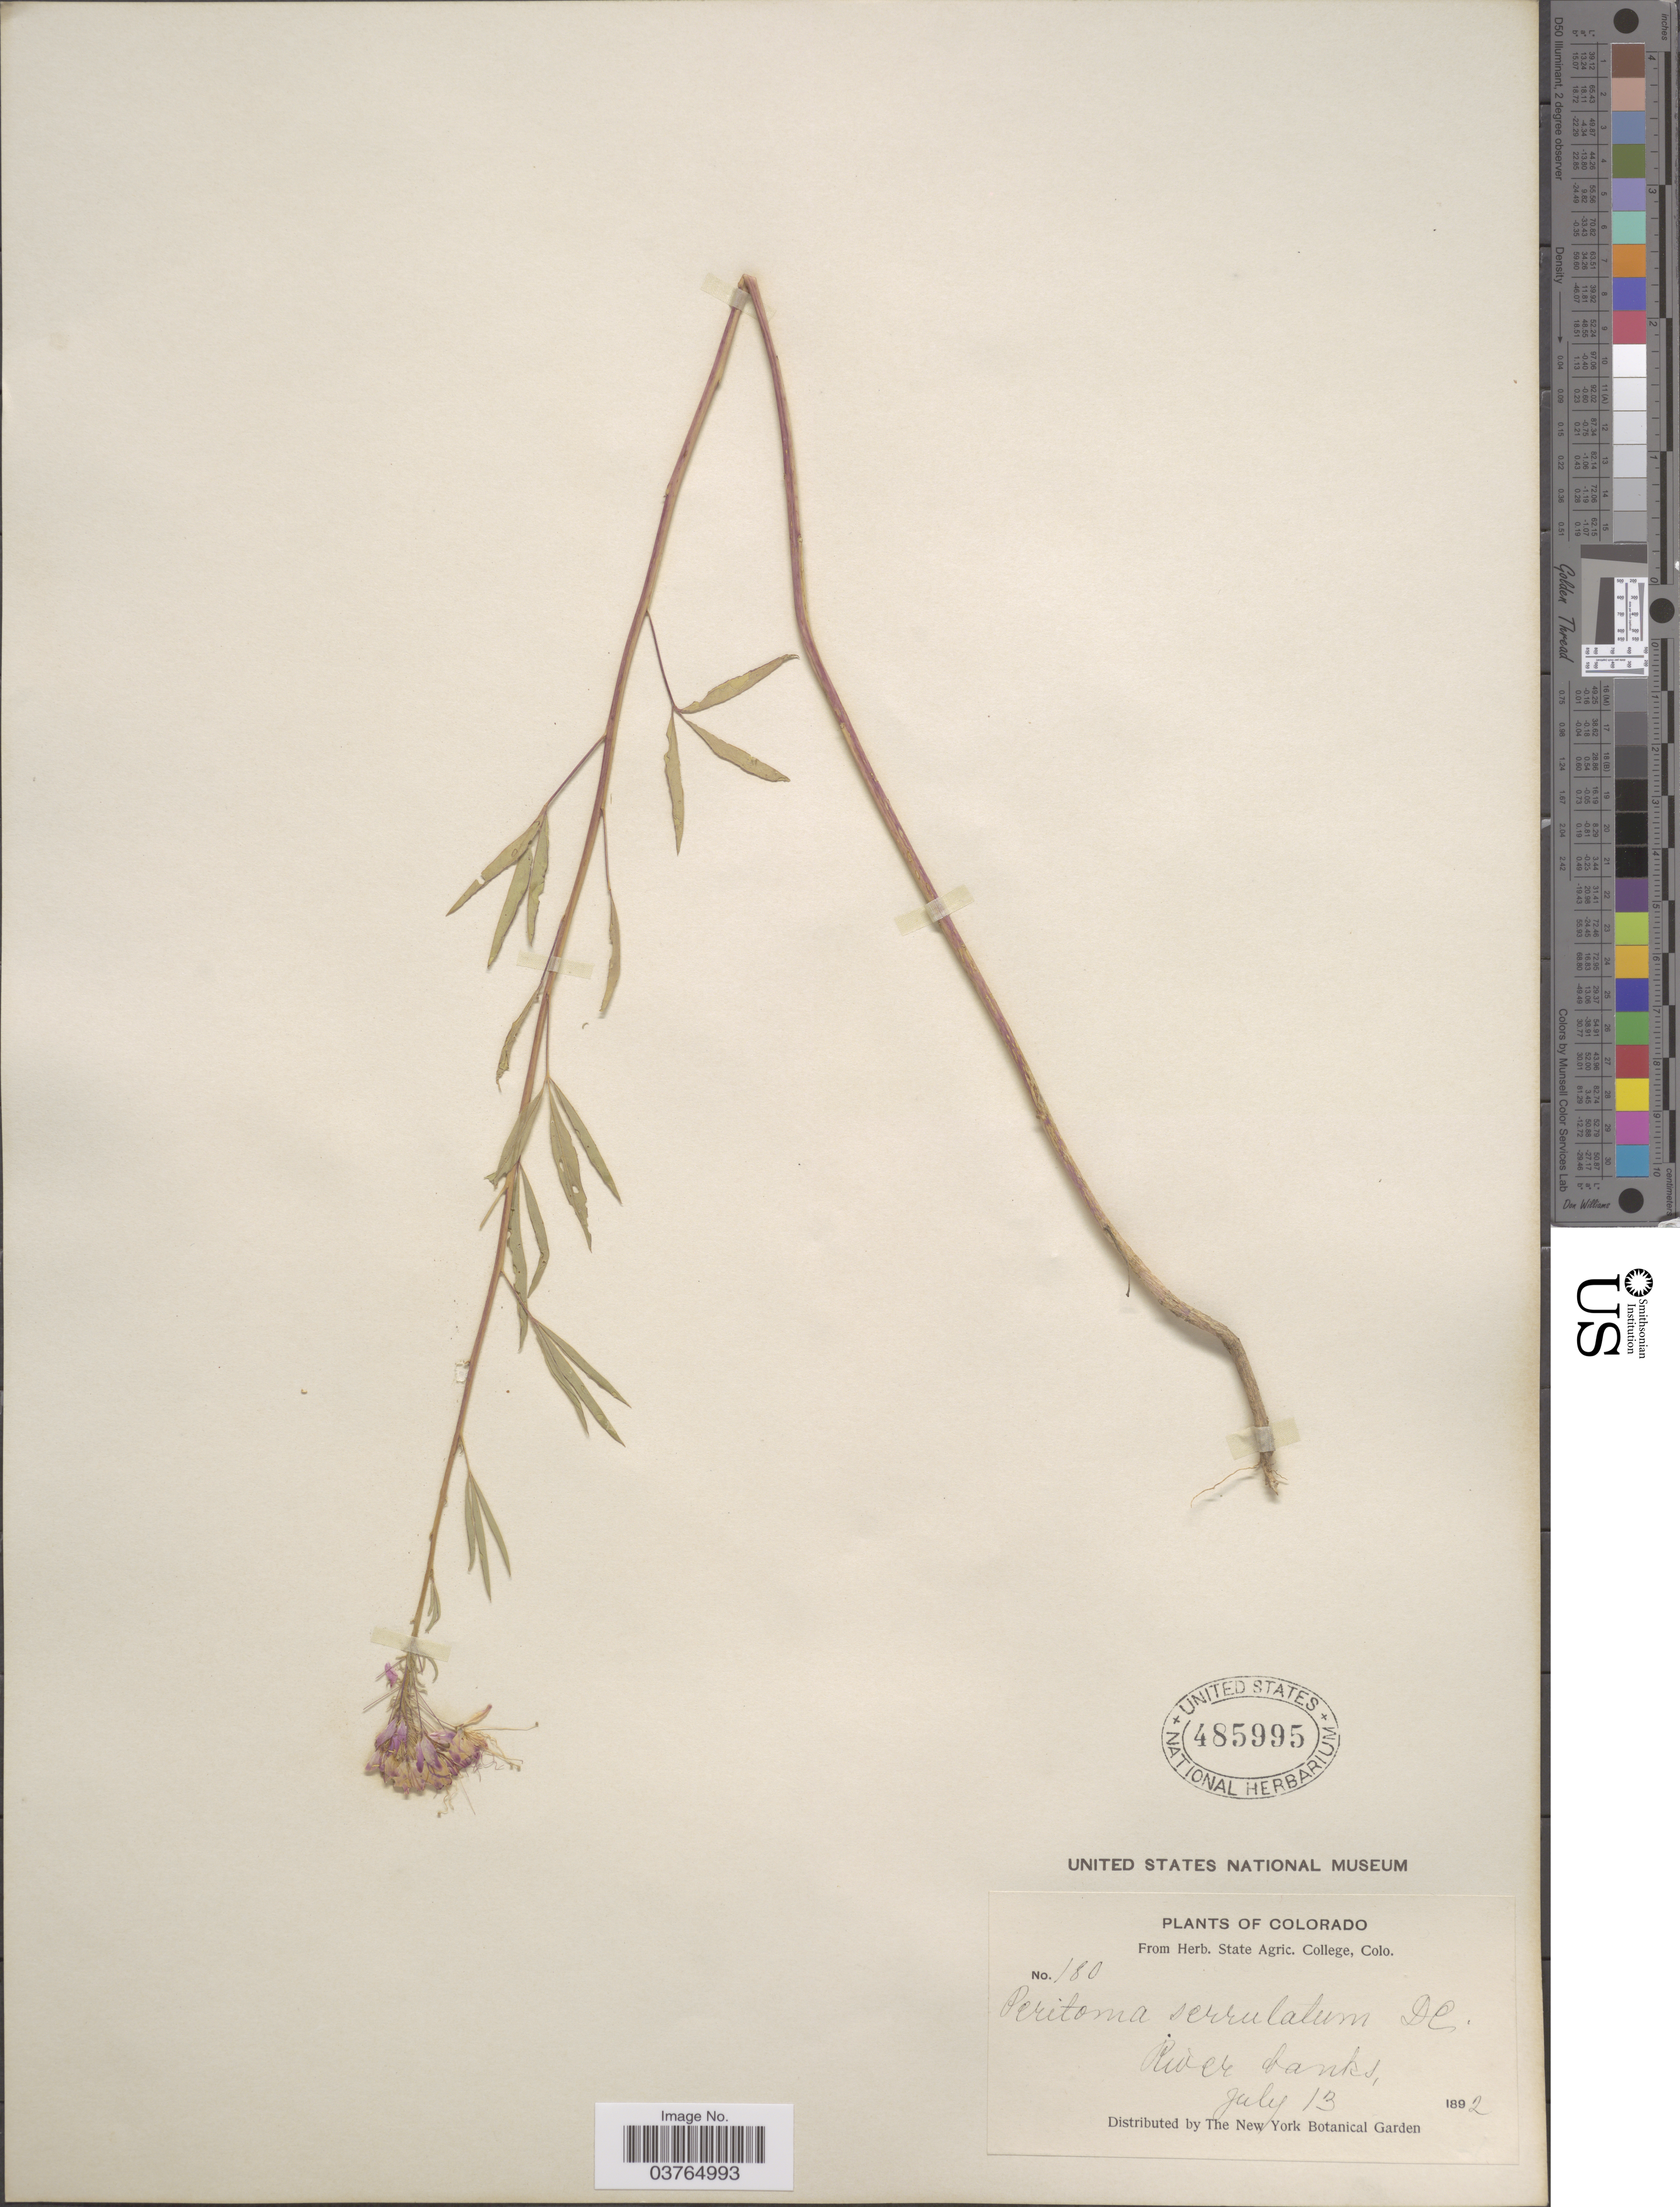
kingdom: Plantae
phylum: Tracheophyta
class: Magnoliopsida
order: Brassicales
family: Cleomaceae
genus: Cleomella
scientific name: Cleomella serrulata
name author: (Pursh) Roalson & J.C. Hall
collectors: ex herb. State Agric. College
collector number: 180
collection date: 1892-07-13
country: United States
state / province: Colorado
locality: River banks.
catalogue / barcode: US 485995